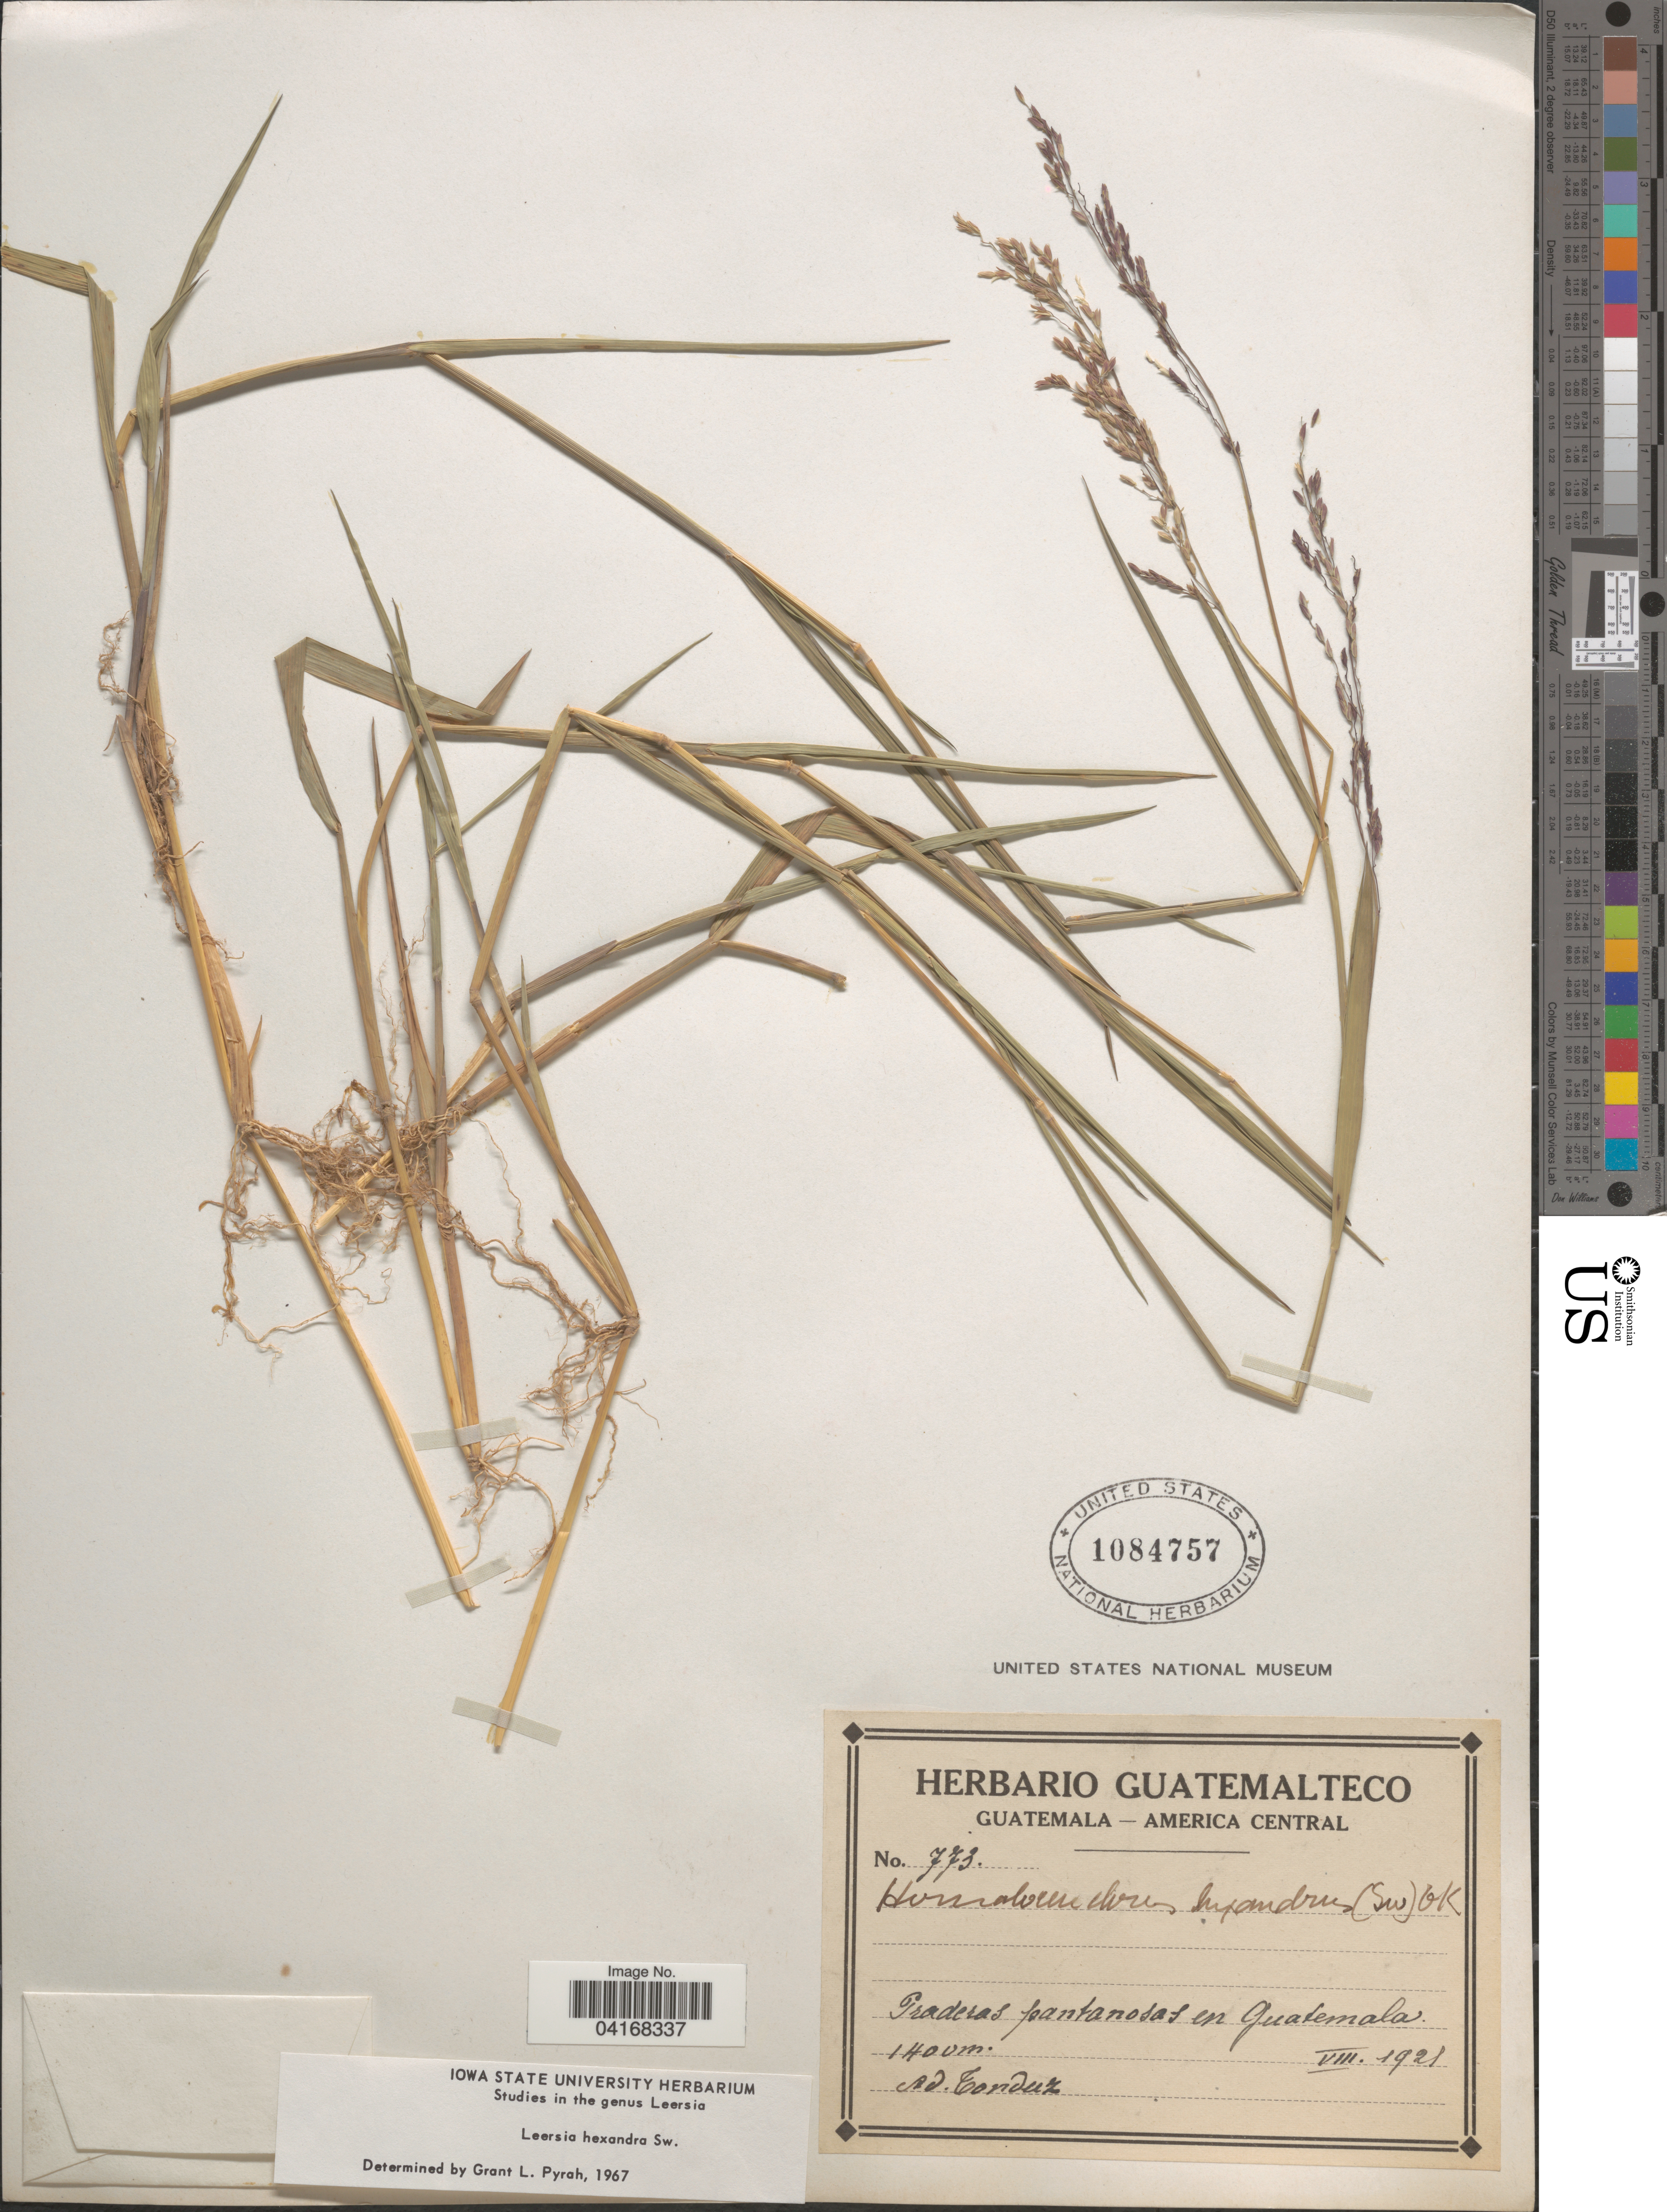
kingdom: Plantae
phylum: Tracheophyta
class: Liliopsida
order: Poales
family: Poaceae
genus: Leersia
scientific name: Leersia hexandra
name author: Sw.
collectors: A. Tonduz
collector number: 773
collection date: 1921-08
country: Guatemala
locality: Praderas pantanosas en Guatemala.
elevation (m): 1400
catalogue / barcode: US 1084757